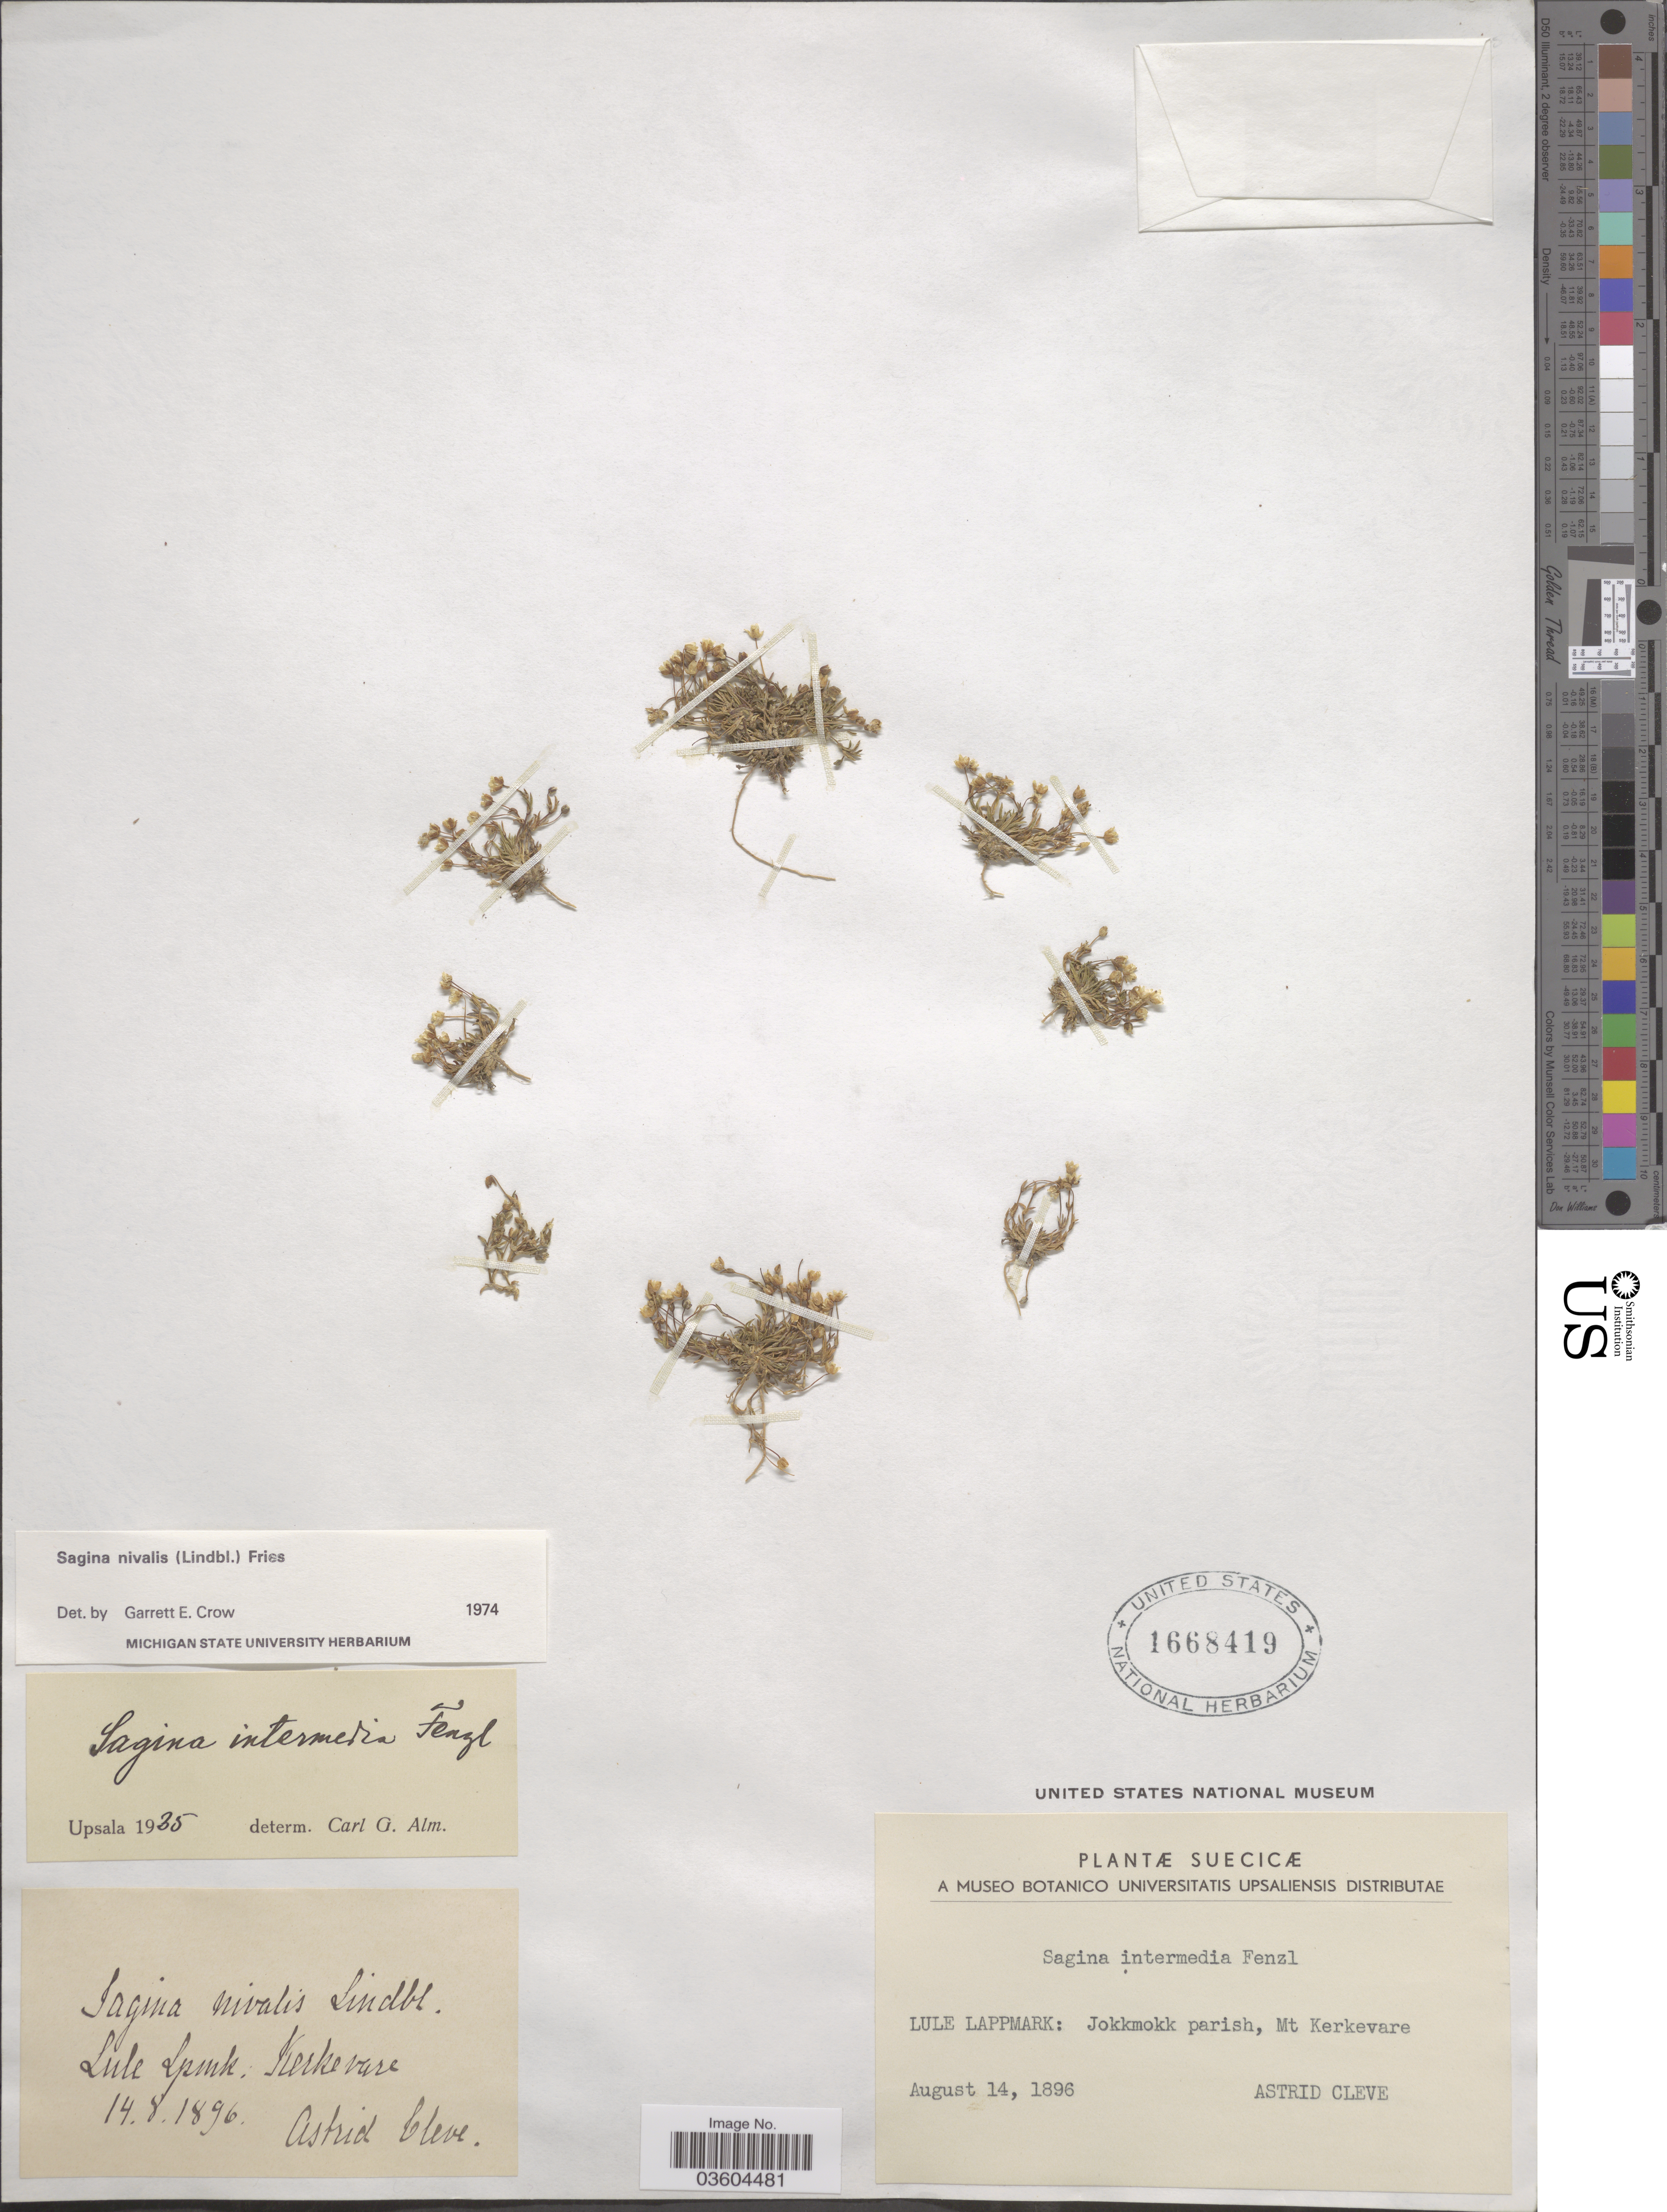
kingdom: Plantae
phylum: Tracheophyta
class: Magnoliopsida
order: Caryophyllales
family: Caryophyllaceae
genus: Sagina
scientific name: Sagina nivalis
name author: (Lindblom) Fr.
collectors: A. Cleve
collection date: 1896-08-14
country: Sweden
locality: Suecicæ. Lule Lappmark: Jokkmokk parish, Mt Kerkevare.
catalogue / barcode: US 1668419